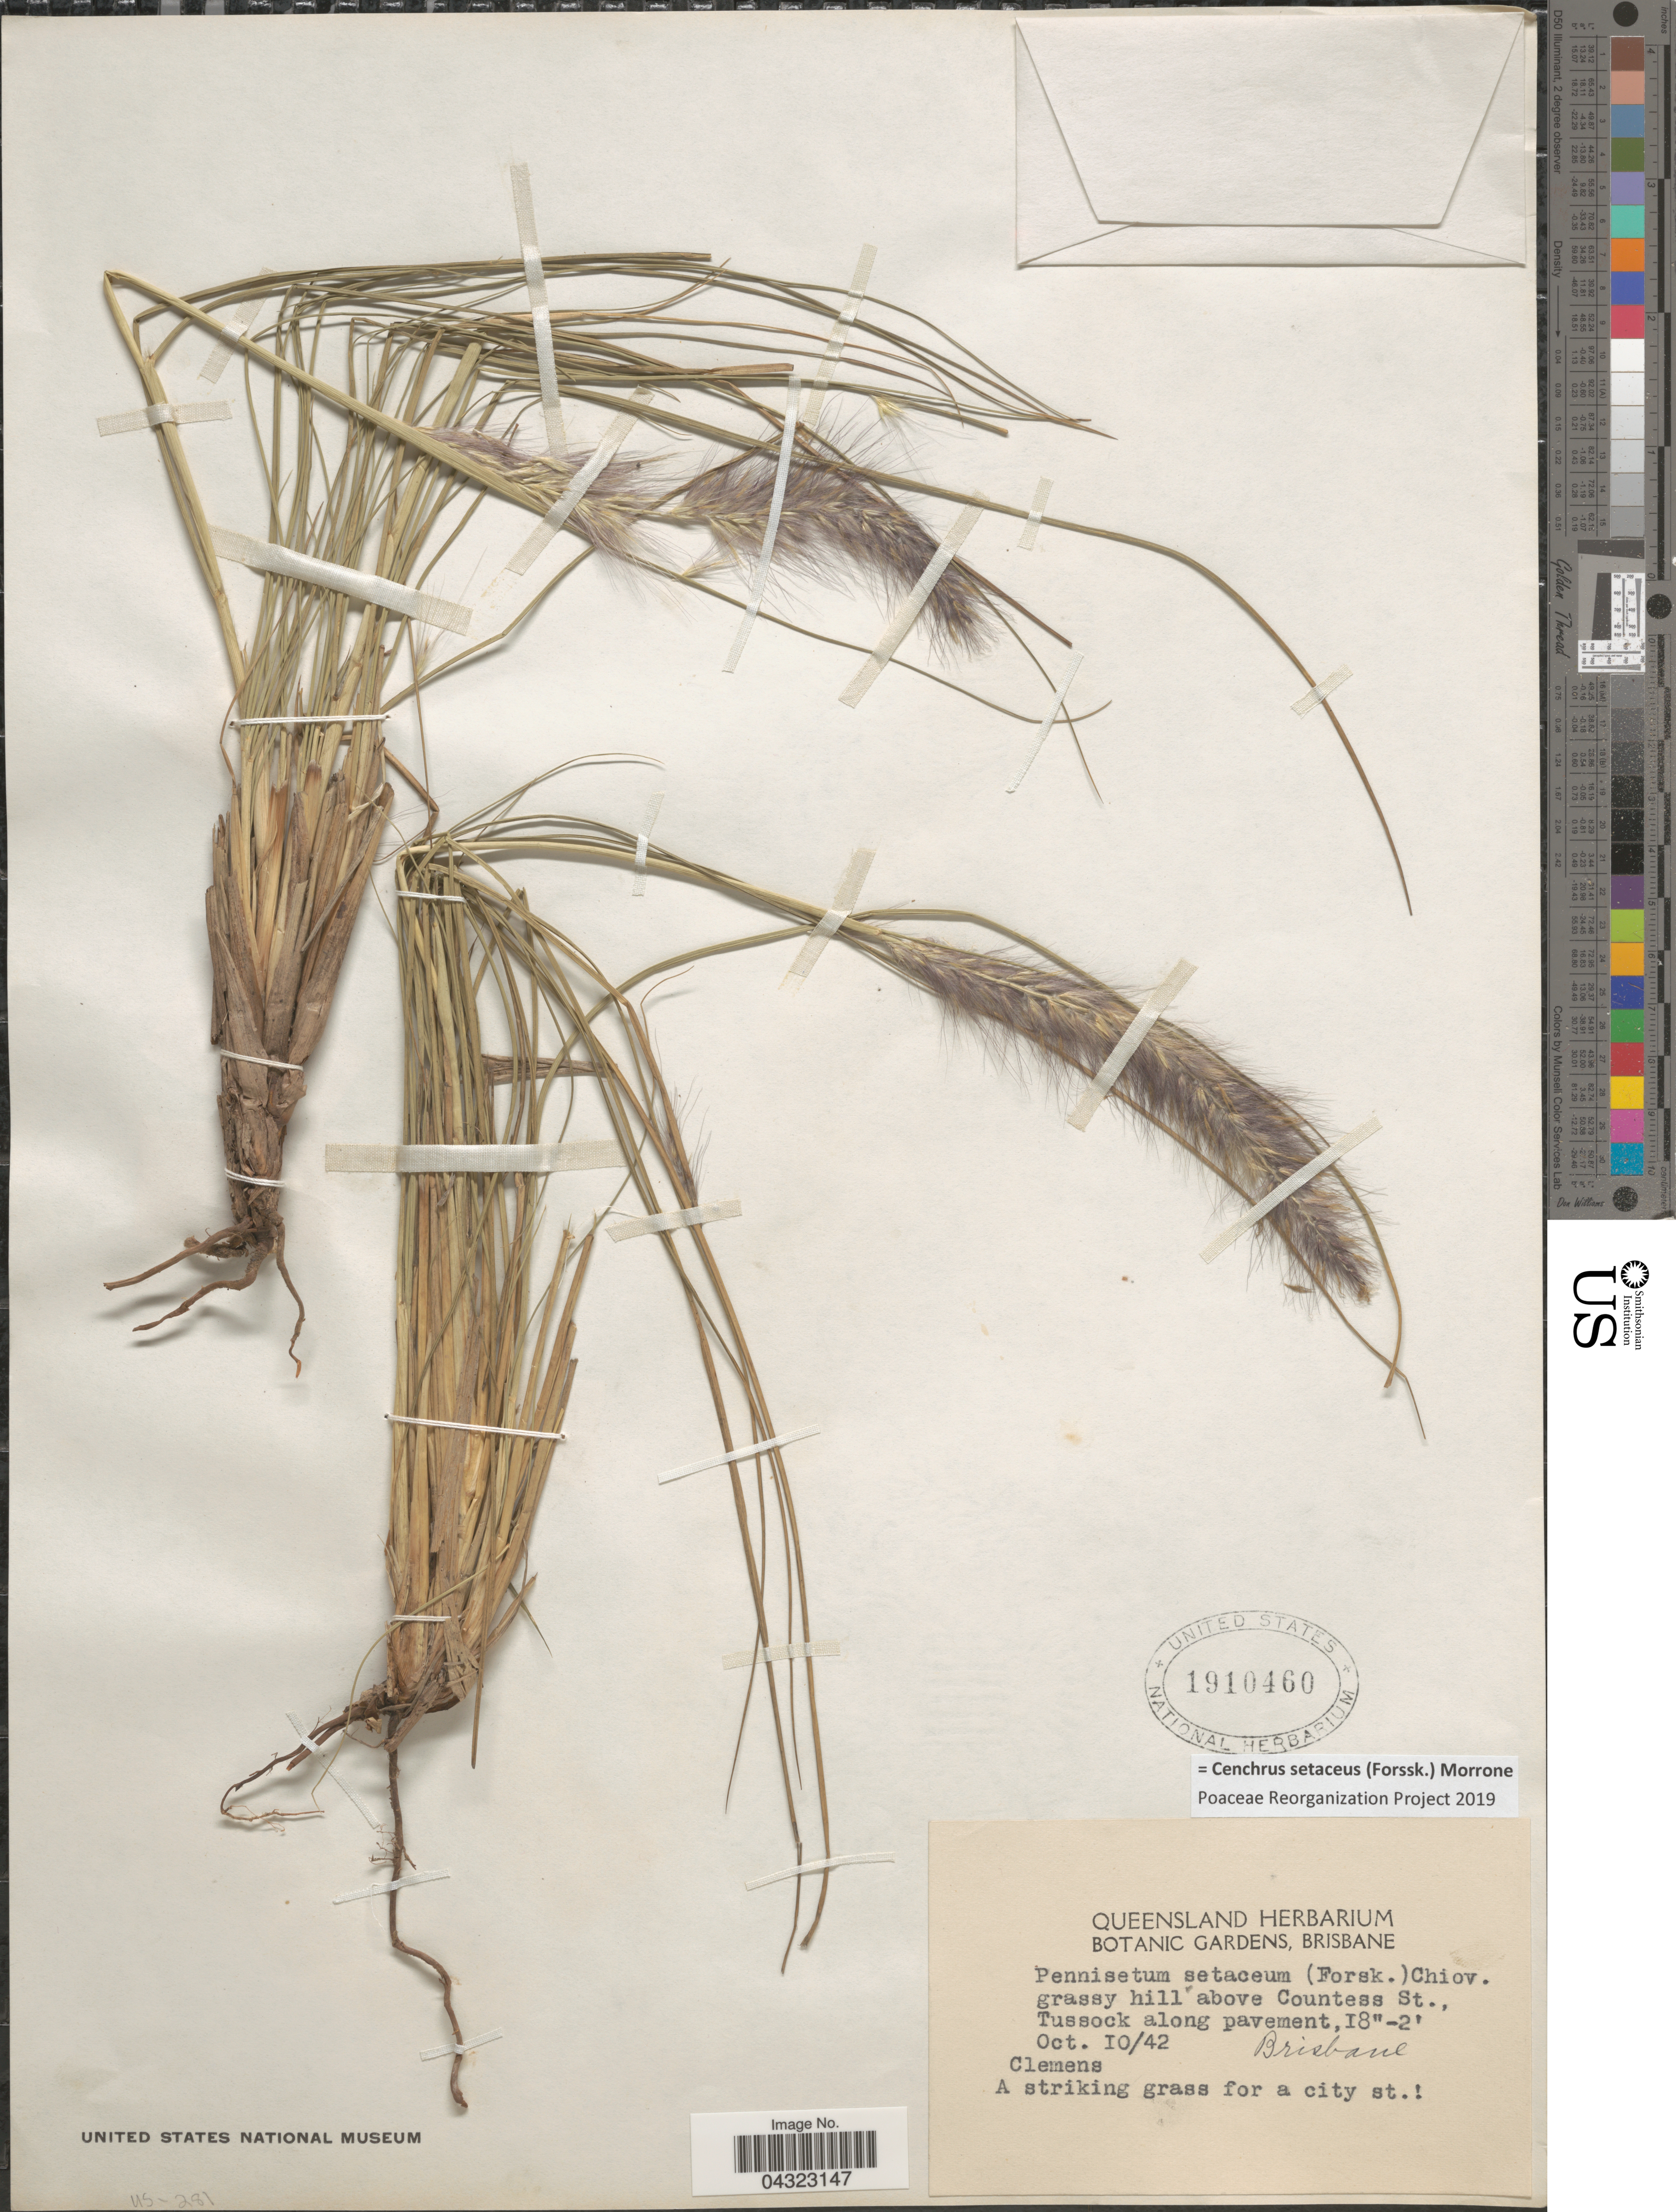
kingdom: Plantae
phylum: Tracheophyta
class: Liliopsida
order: Poales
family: Poaceae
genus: Cenchrus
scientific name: Cenchrus setaceus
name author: (Forssk.) Morrone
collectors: -. Clemens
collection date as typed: Transcribed d/m/y: 10/10/42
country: Australia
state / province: Queensland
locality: Grassy hill above Countess St., Tussock along pavement. Brisbane.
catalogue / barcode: US 1910460